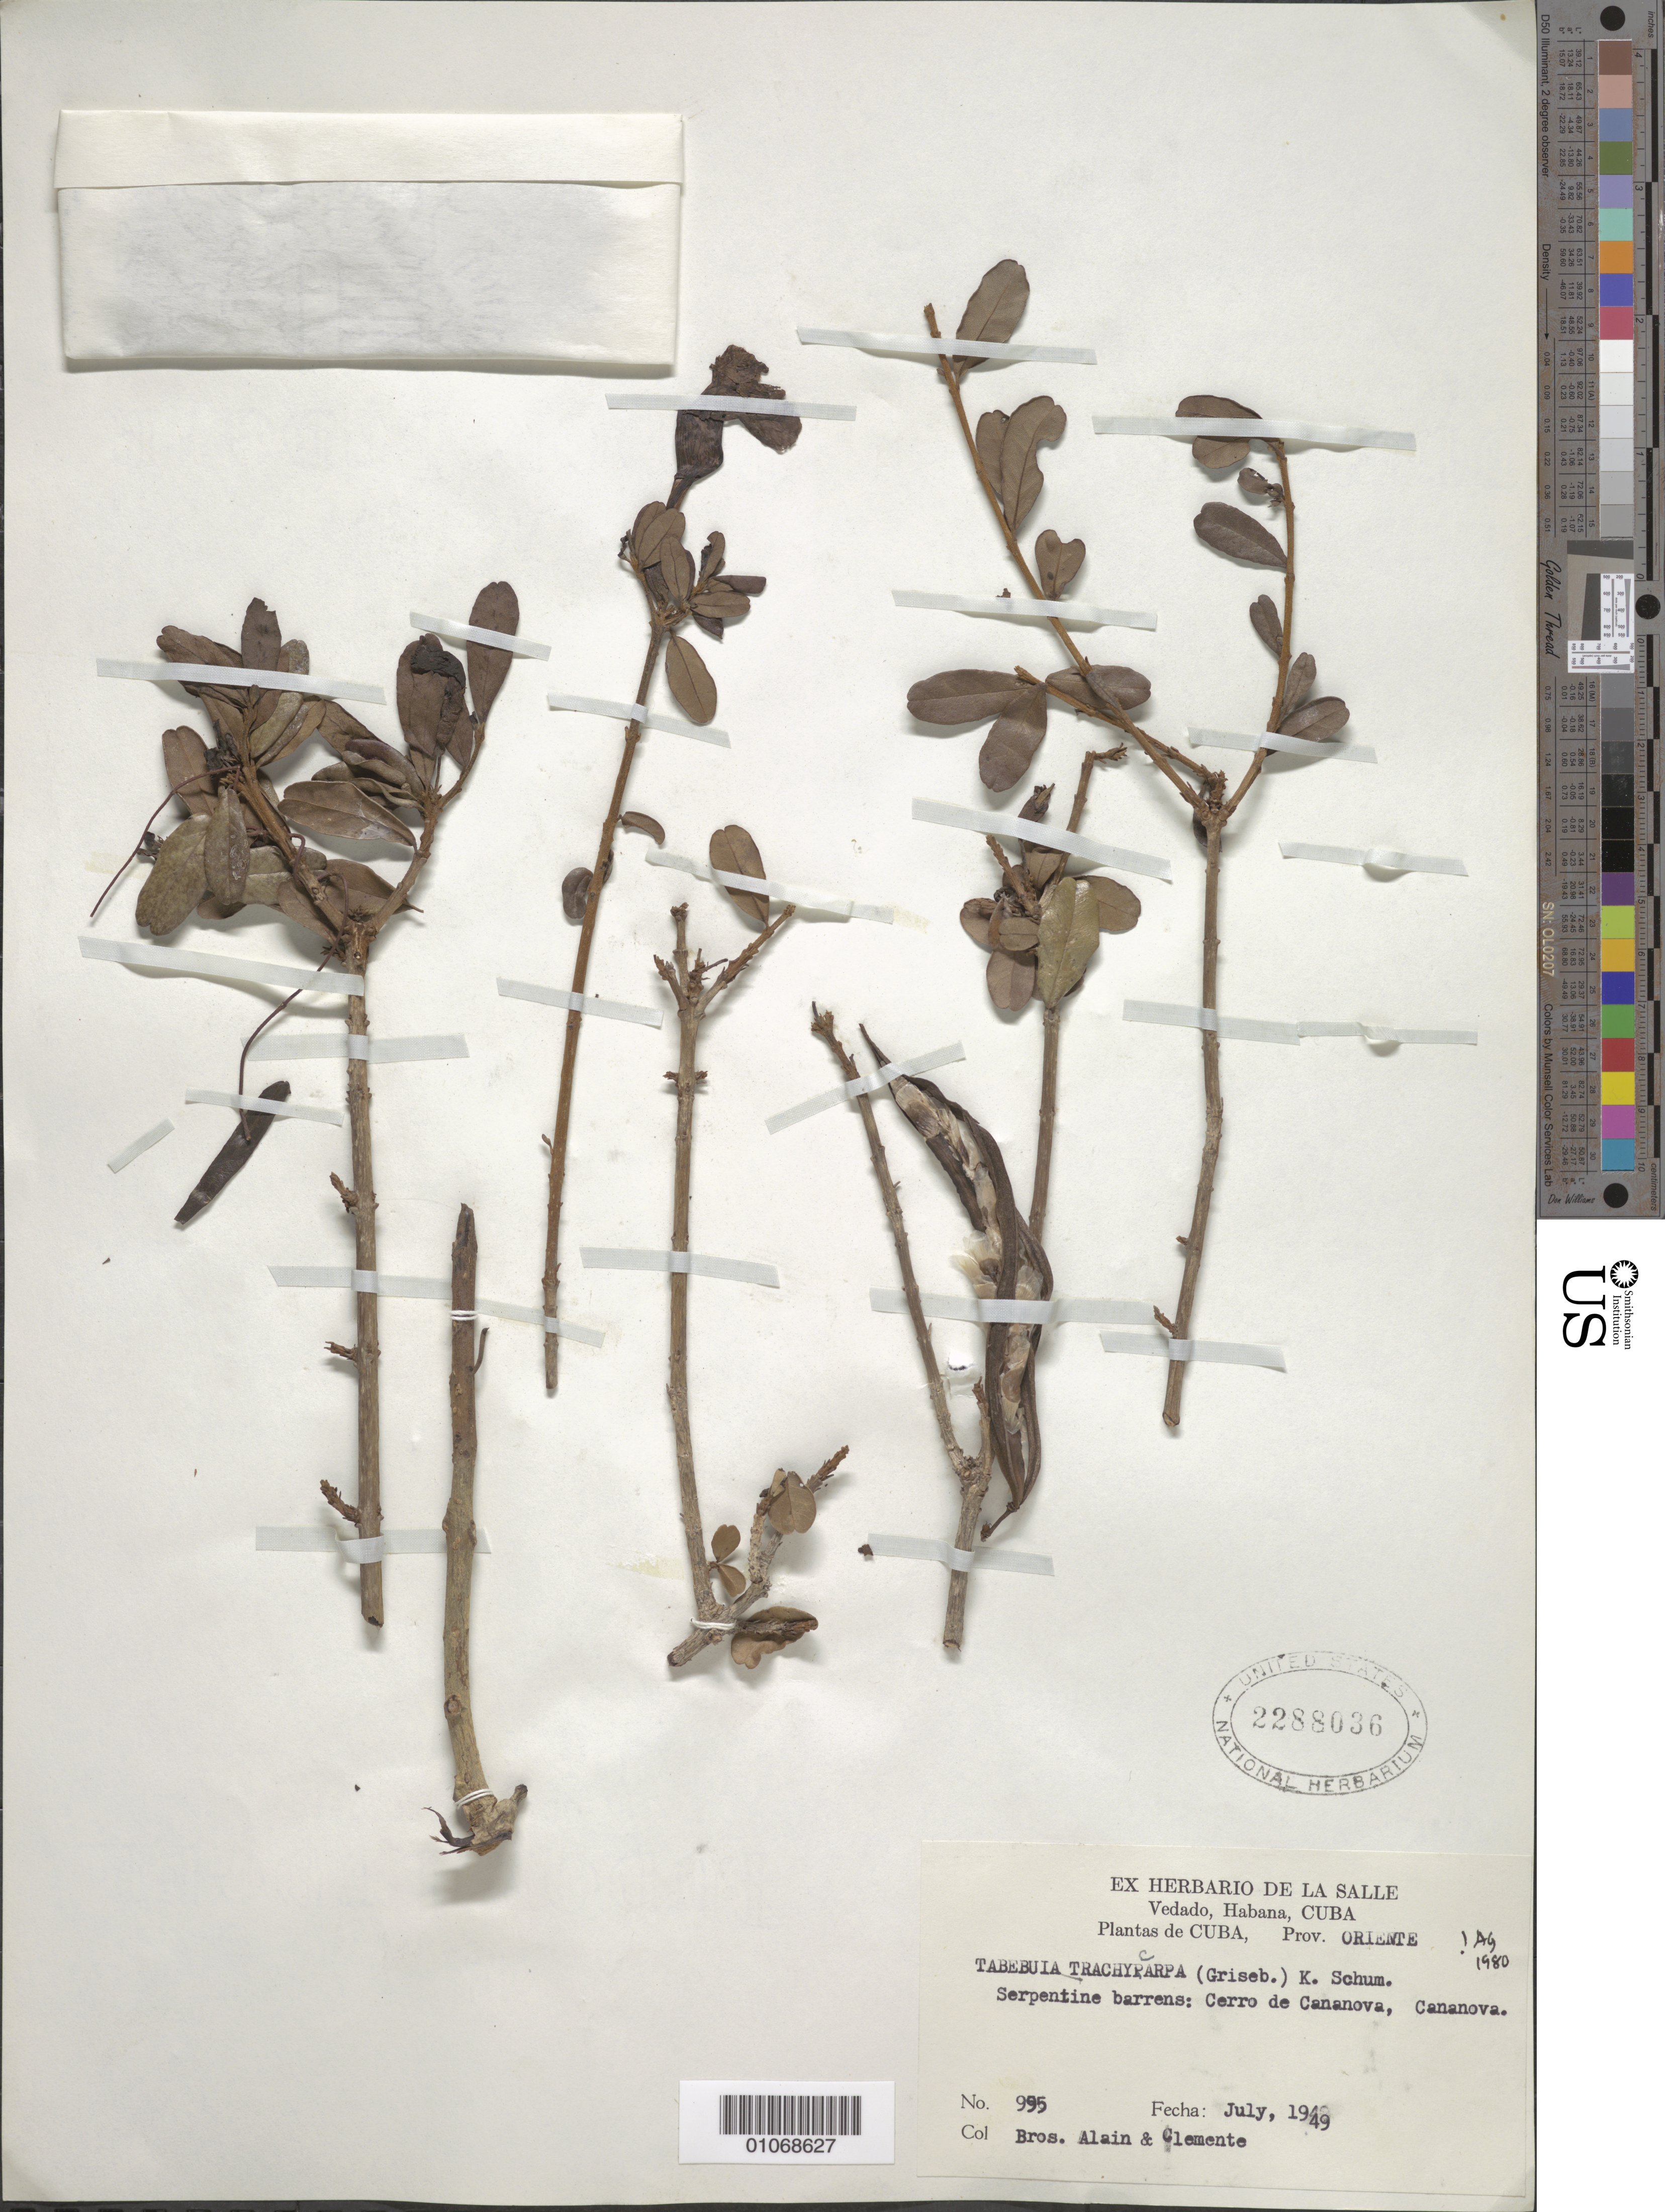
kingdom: Plantae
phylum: Tracheophyta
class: Magnoliopsida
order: Lamiales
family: Bignoniaceae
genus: Tabebuia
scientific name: Tabebuia trachycarpa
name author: (Griseb.) K. Schum.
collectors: A. H. Liogier & Bro. Clemente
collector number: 995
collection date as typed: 01 Jul 1949 to 31 Jul 1949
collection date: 1949-07-01/1949-07-31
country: Cuba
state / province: Oriente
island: Cuba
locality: Serpentine barrens: Cerro de Cananova, Cananova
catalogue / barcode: US 2288036